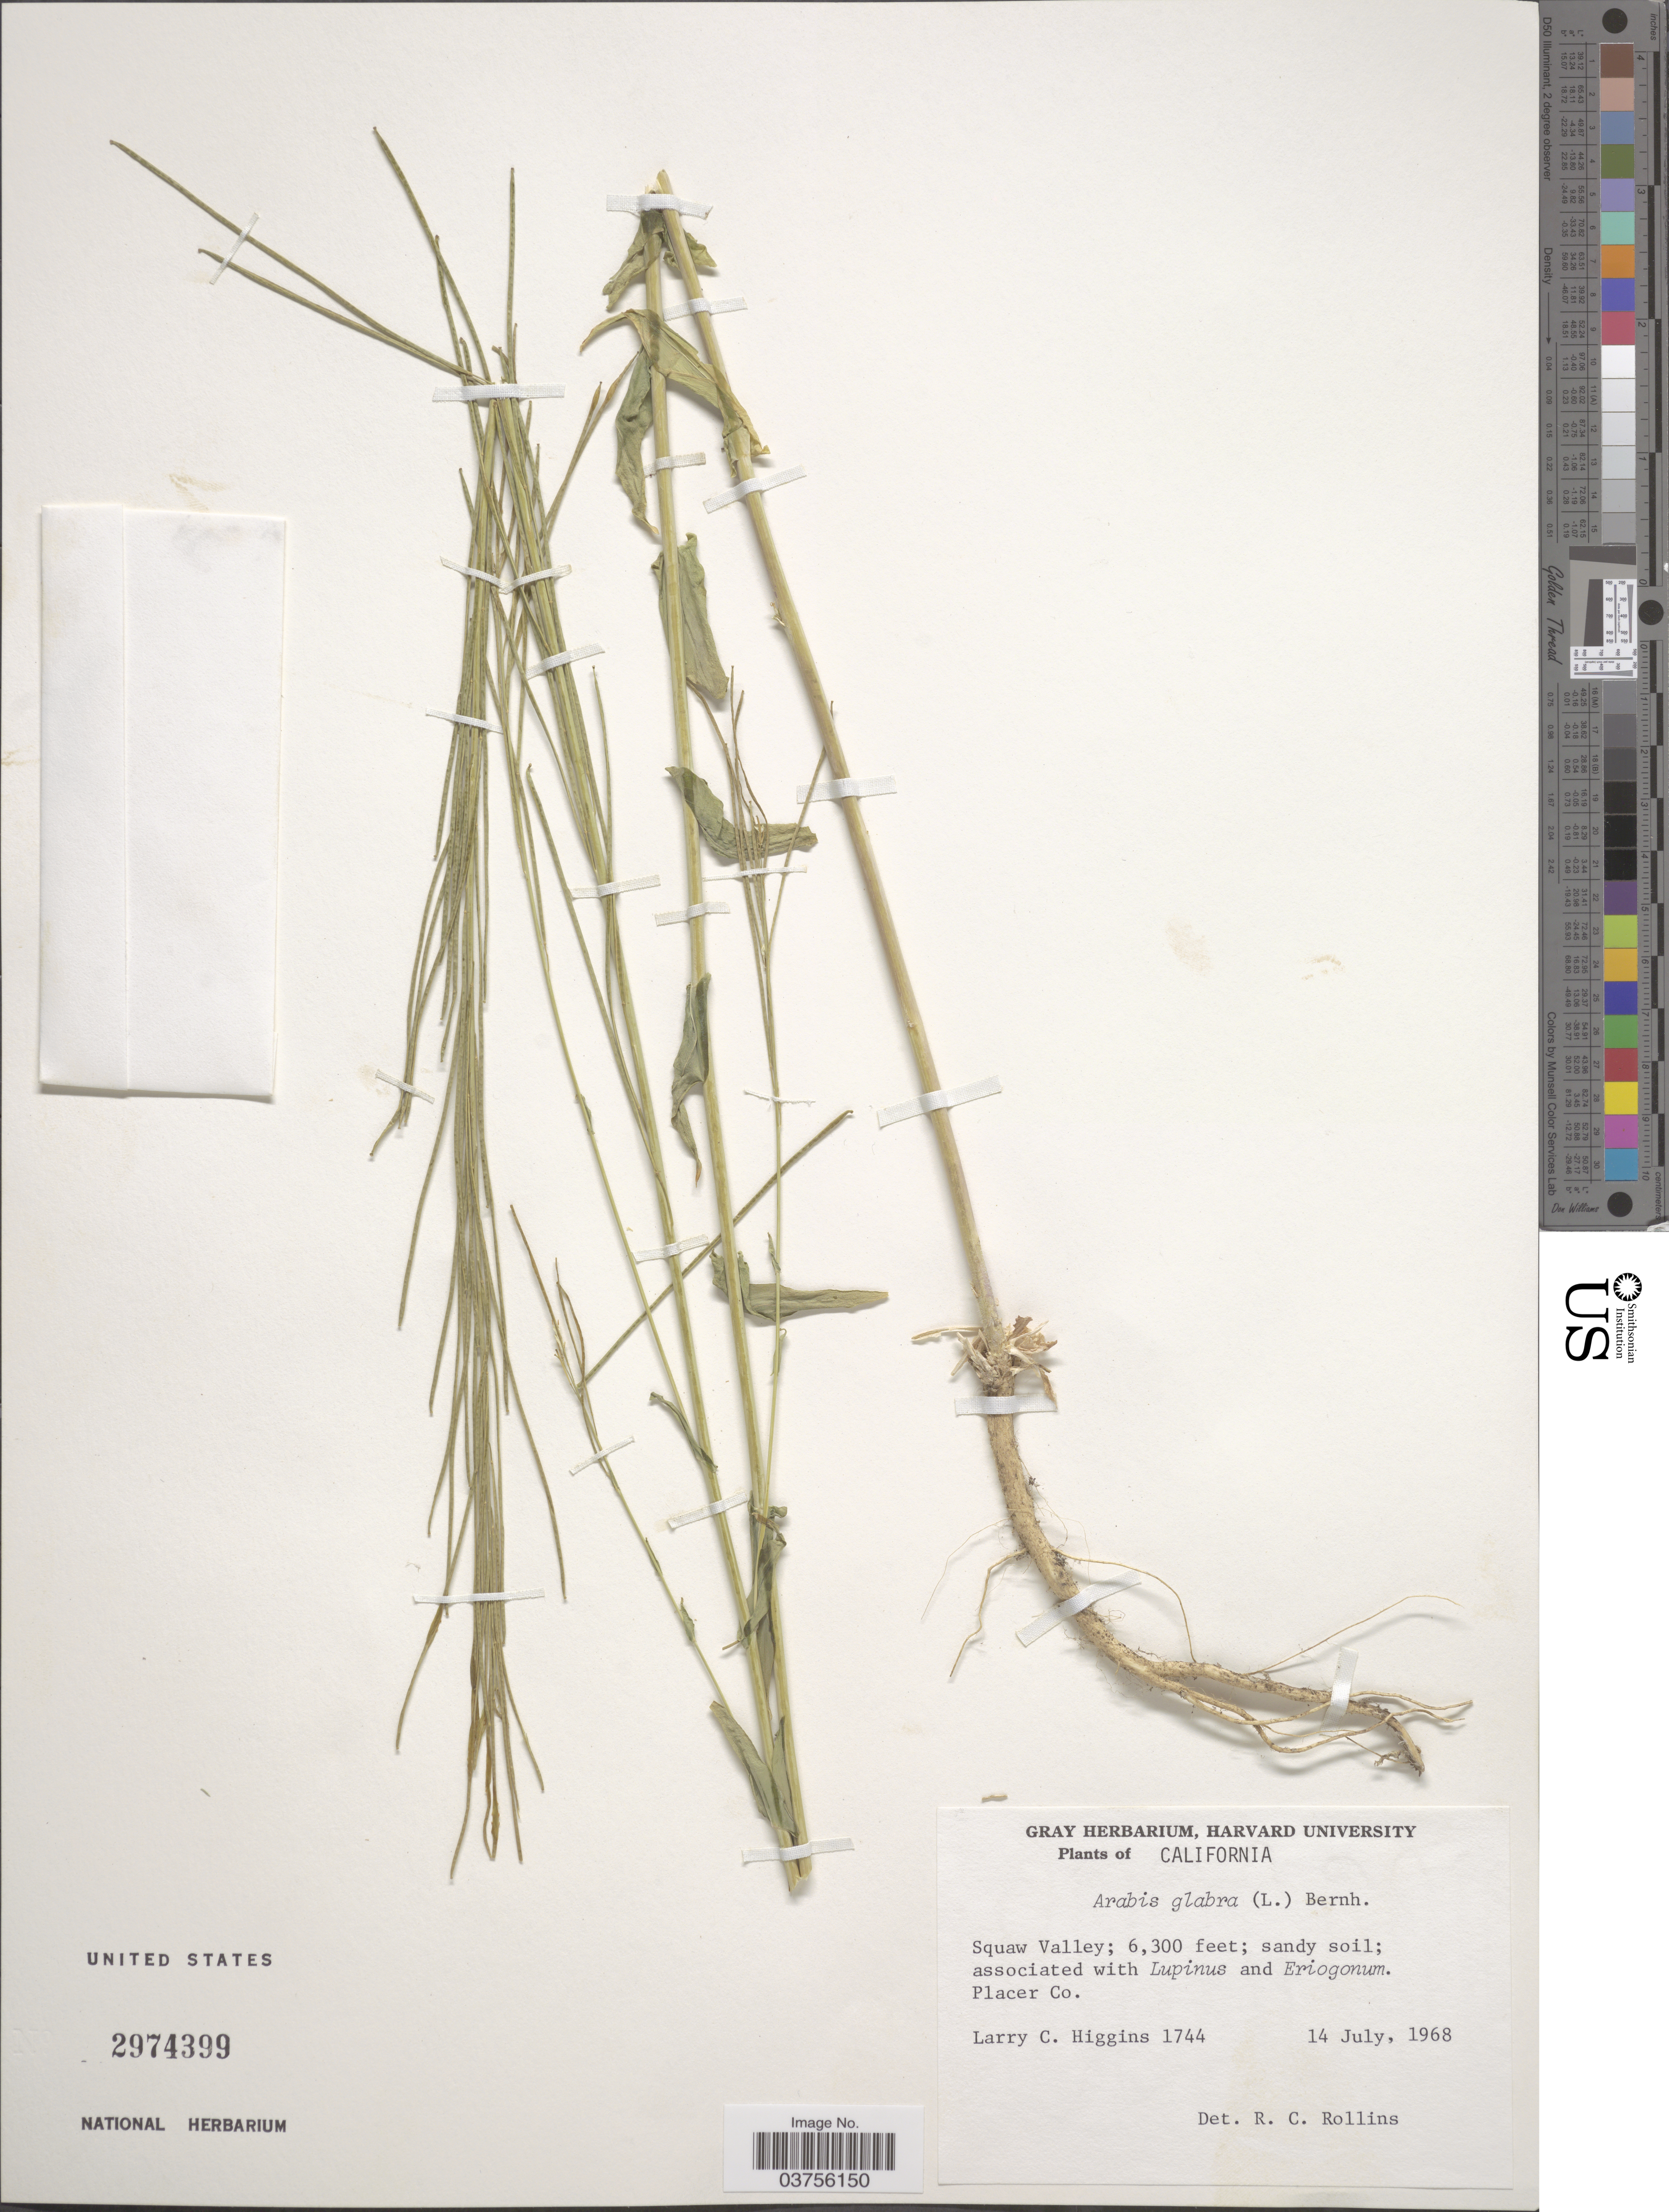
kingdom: Plantae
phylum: Tracheophyta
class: Magnoliopsida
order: Brassicales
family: Brassicaceae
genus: Turritis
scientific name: Turritis glabra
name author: L.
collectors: L. Higgins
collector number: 1744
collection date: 1968-07-14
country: United States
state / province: California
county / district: Placer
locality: Squaw Valley. Placer Co.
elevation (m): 1920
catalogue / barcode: US 2974399